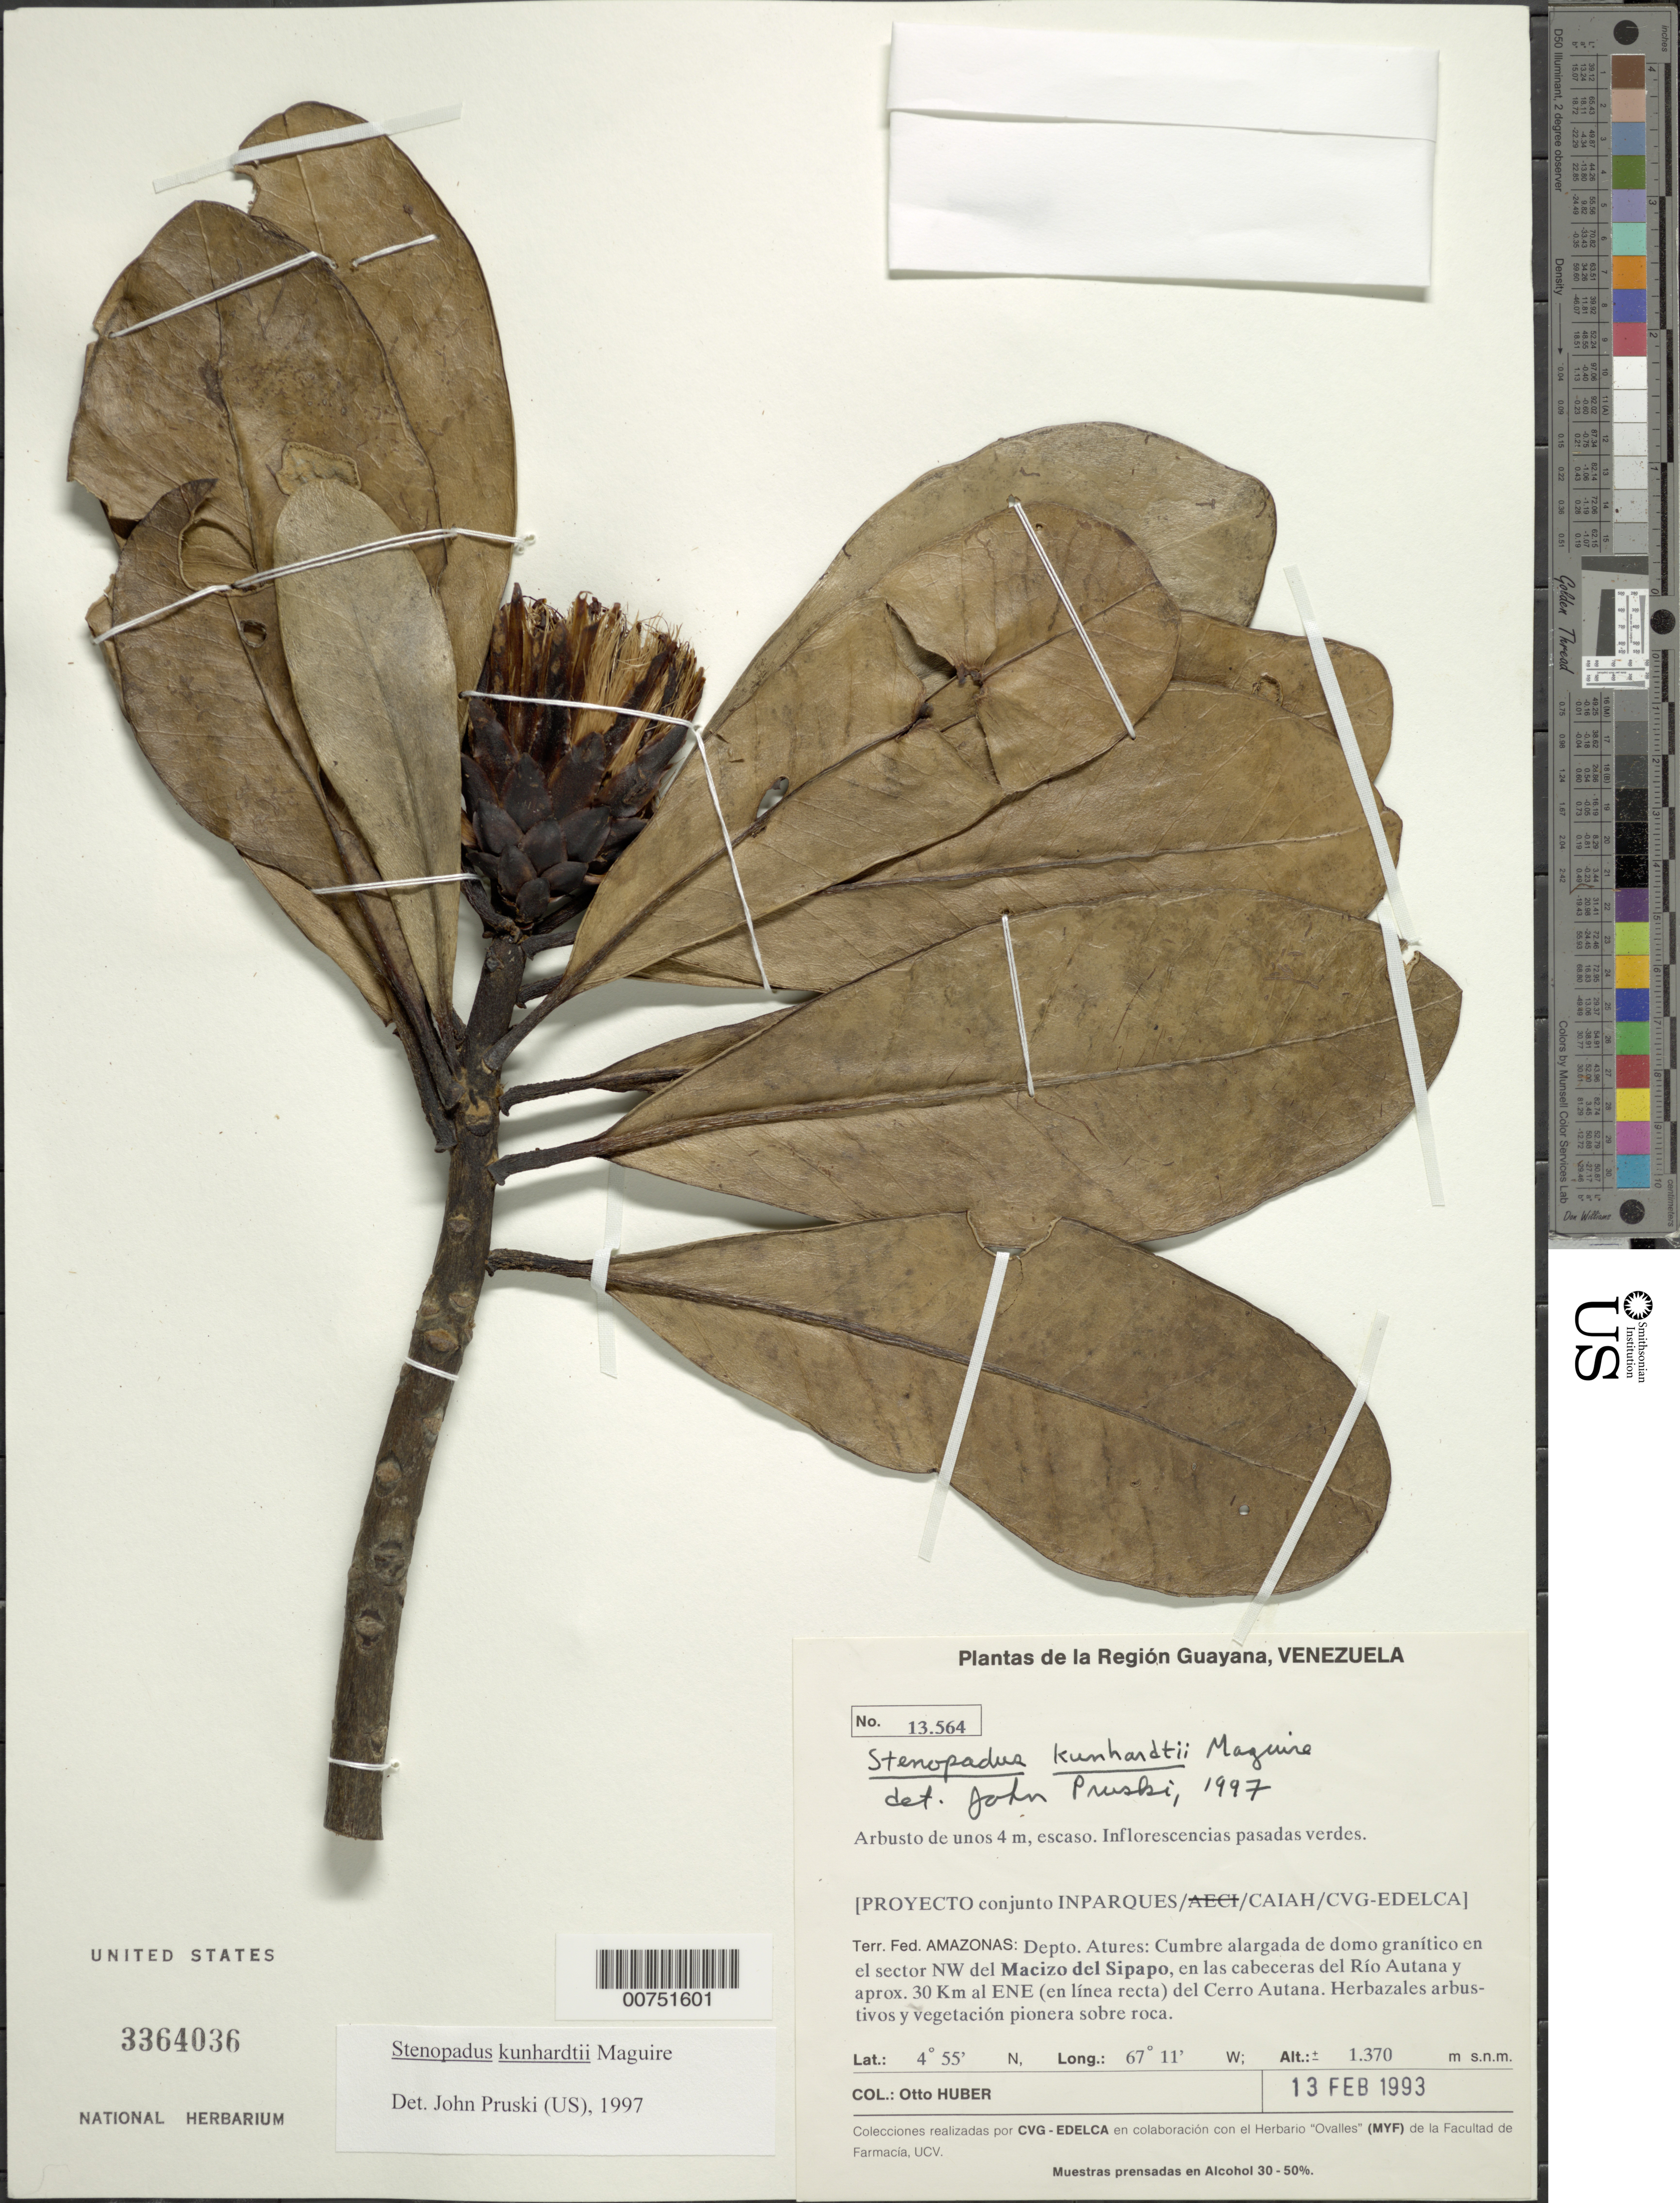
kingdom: Plantae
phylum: Tracheophyta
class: Magnoliopsida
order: Asterales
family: Asteraceae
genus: Stenopadus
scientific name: Stenopadus kunhardtii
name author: Maguire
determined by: Pruski, J. F.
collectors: O. Huber & N. Dezzeo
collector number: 13564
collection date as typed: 13-Feb-93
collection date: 1993-02-13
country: Venezuela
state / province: Amazonas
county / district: Atures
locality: Macizo del Sipapo, NW del, en las cabeceras del Río Autana y aprox. 30 km al ENE (en línea recta) del Cerro Autana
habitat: Cumbre alargada de domo granítico. Herbazales arbustivos y vegetación pioneraaa sobre roca.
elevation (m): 1370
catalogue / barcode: US 3364036